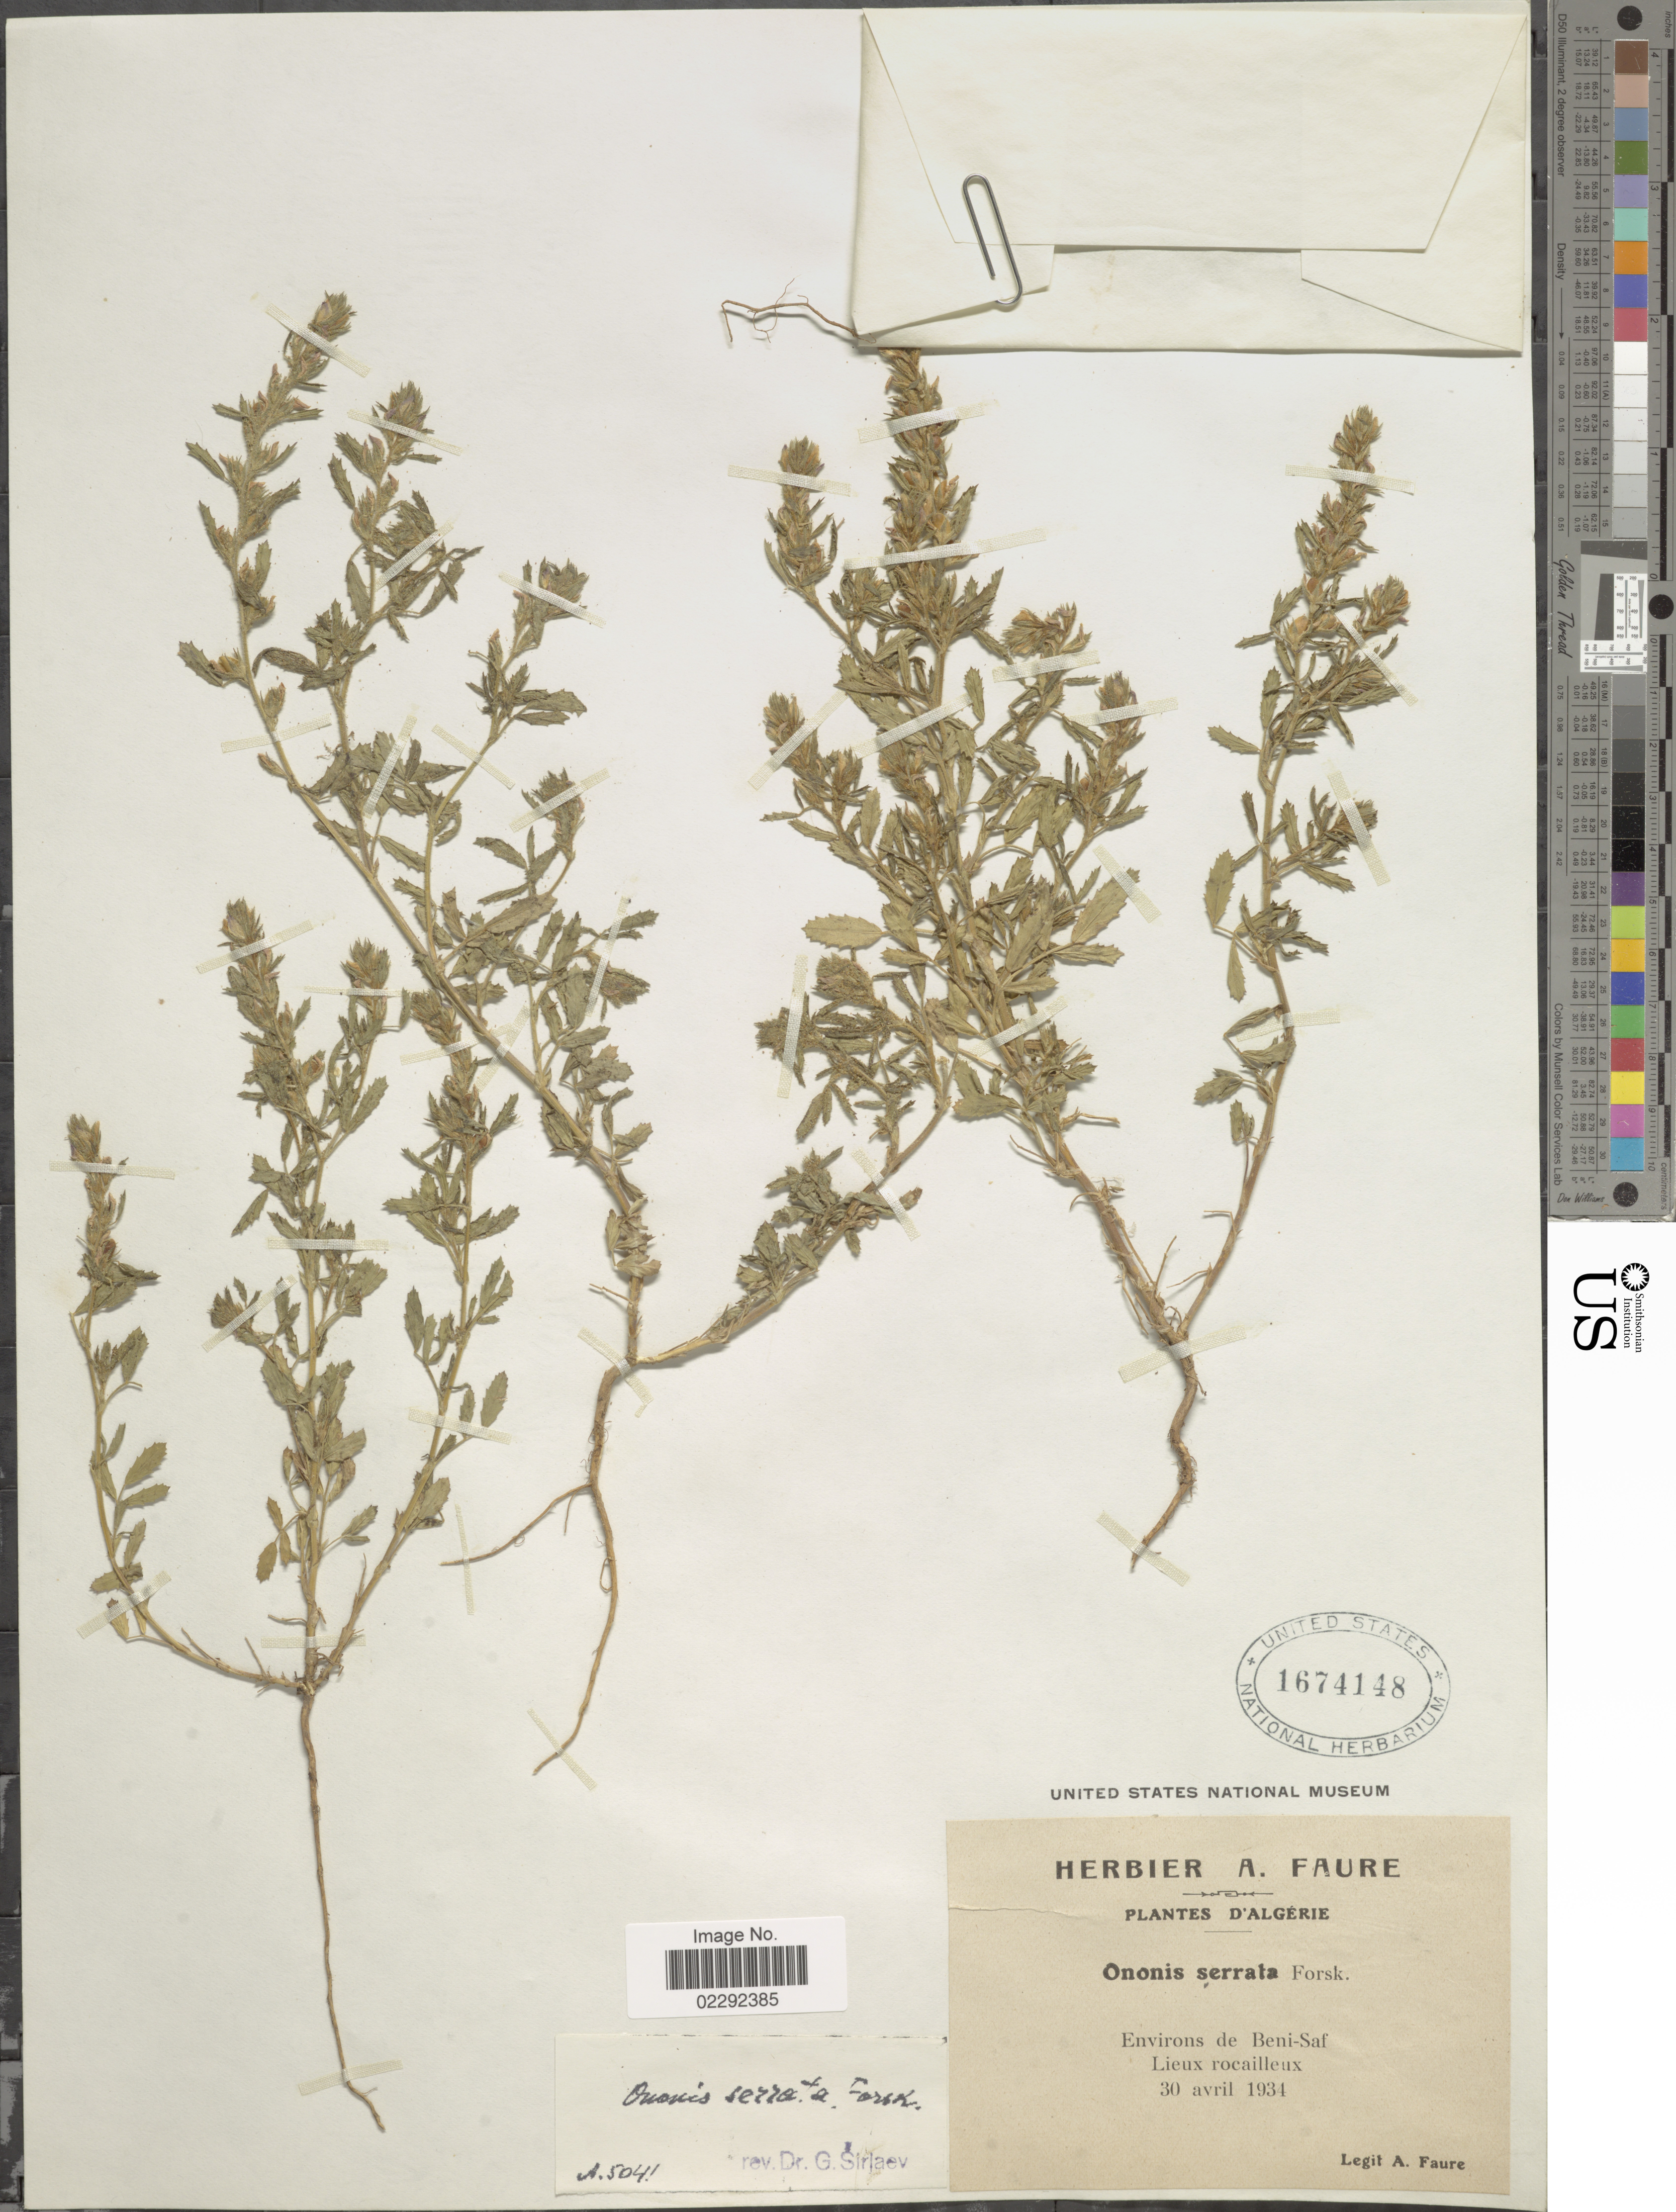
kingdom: Plantae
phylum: Tracheophyta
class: Magnoliopsida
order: Fabales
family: Fabaceae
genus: Ononis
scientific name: Ononis serrata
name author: Forssk.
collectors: A. Faure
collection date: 1934-04-30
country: Algeria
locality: Environs de Beni-Saf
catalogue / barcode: US 1674148